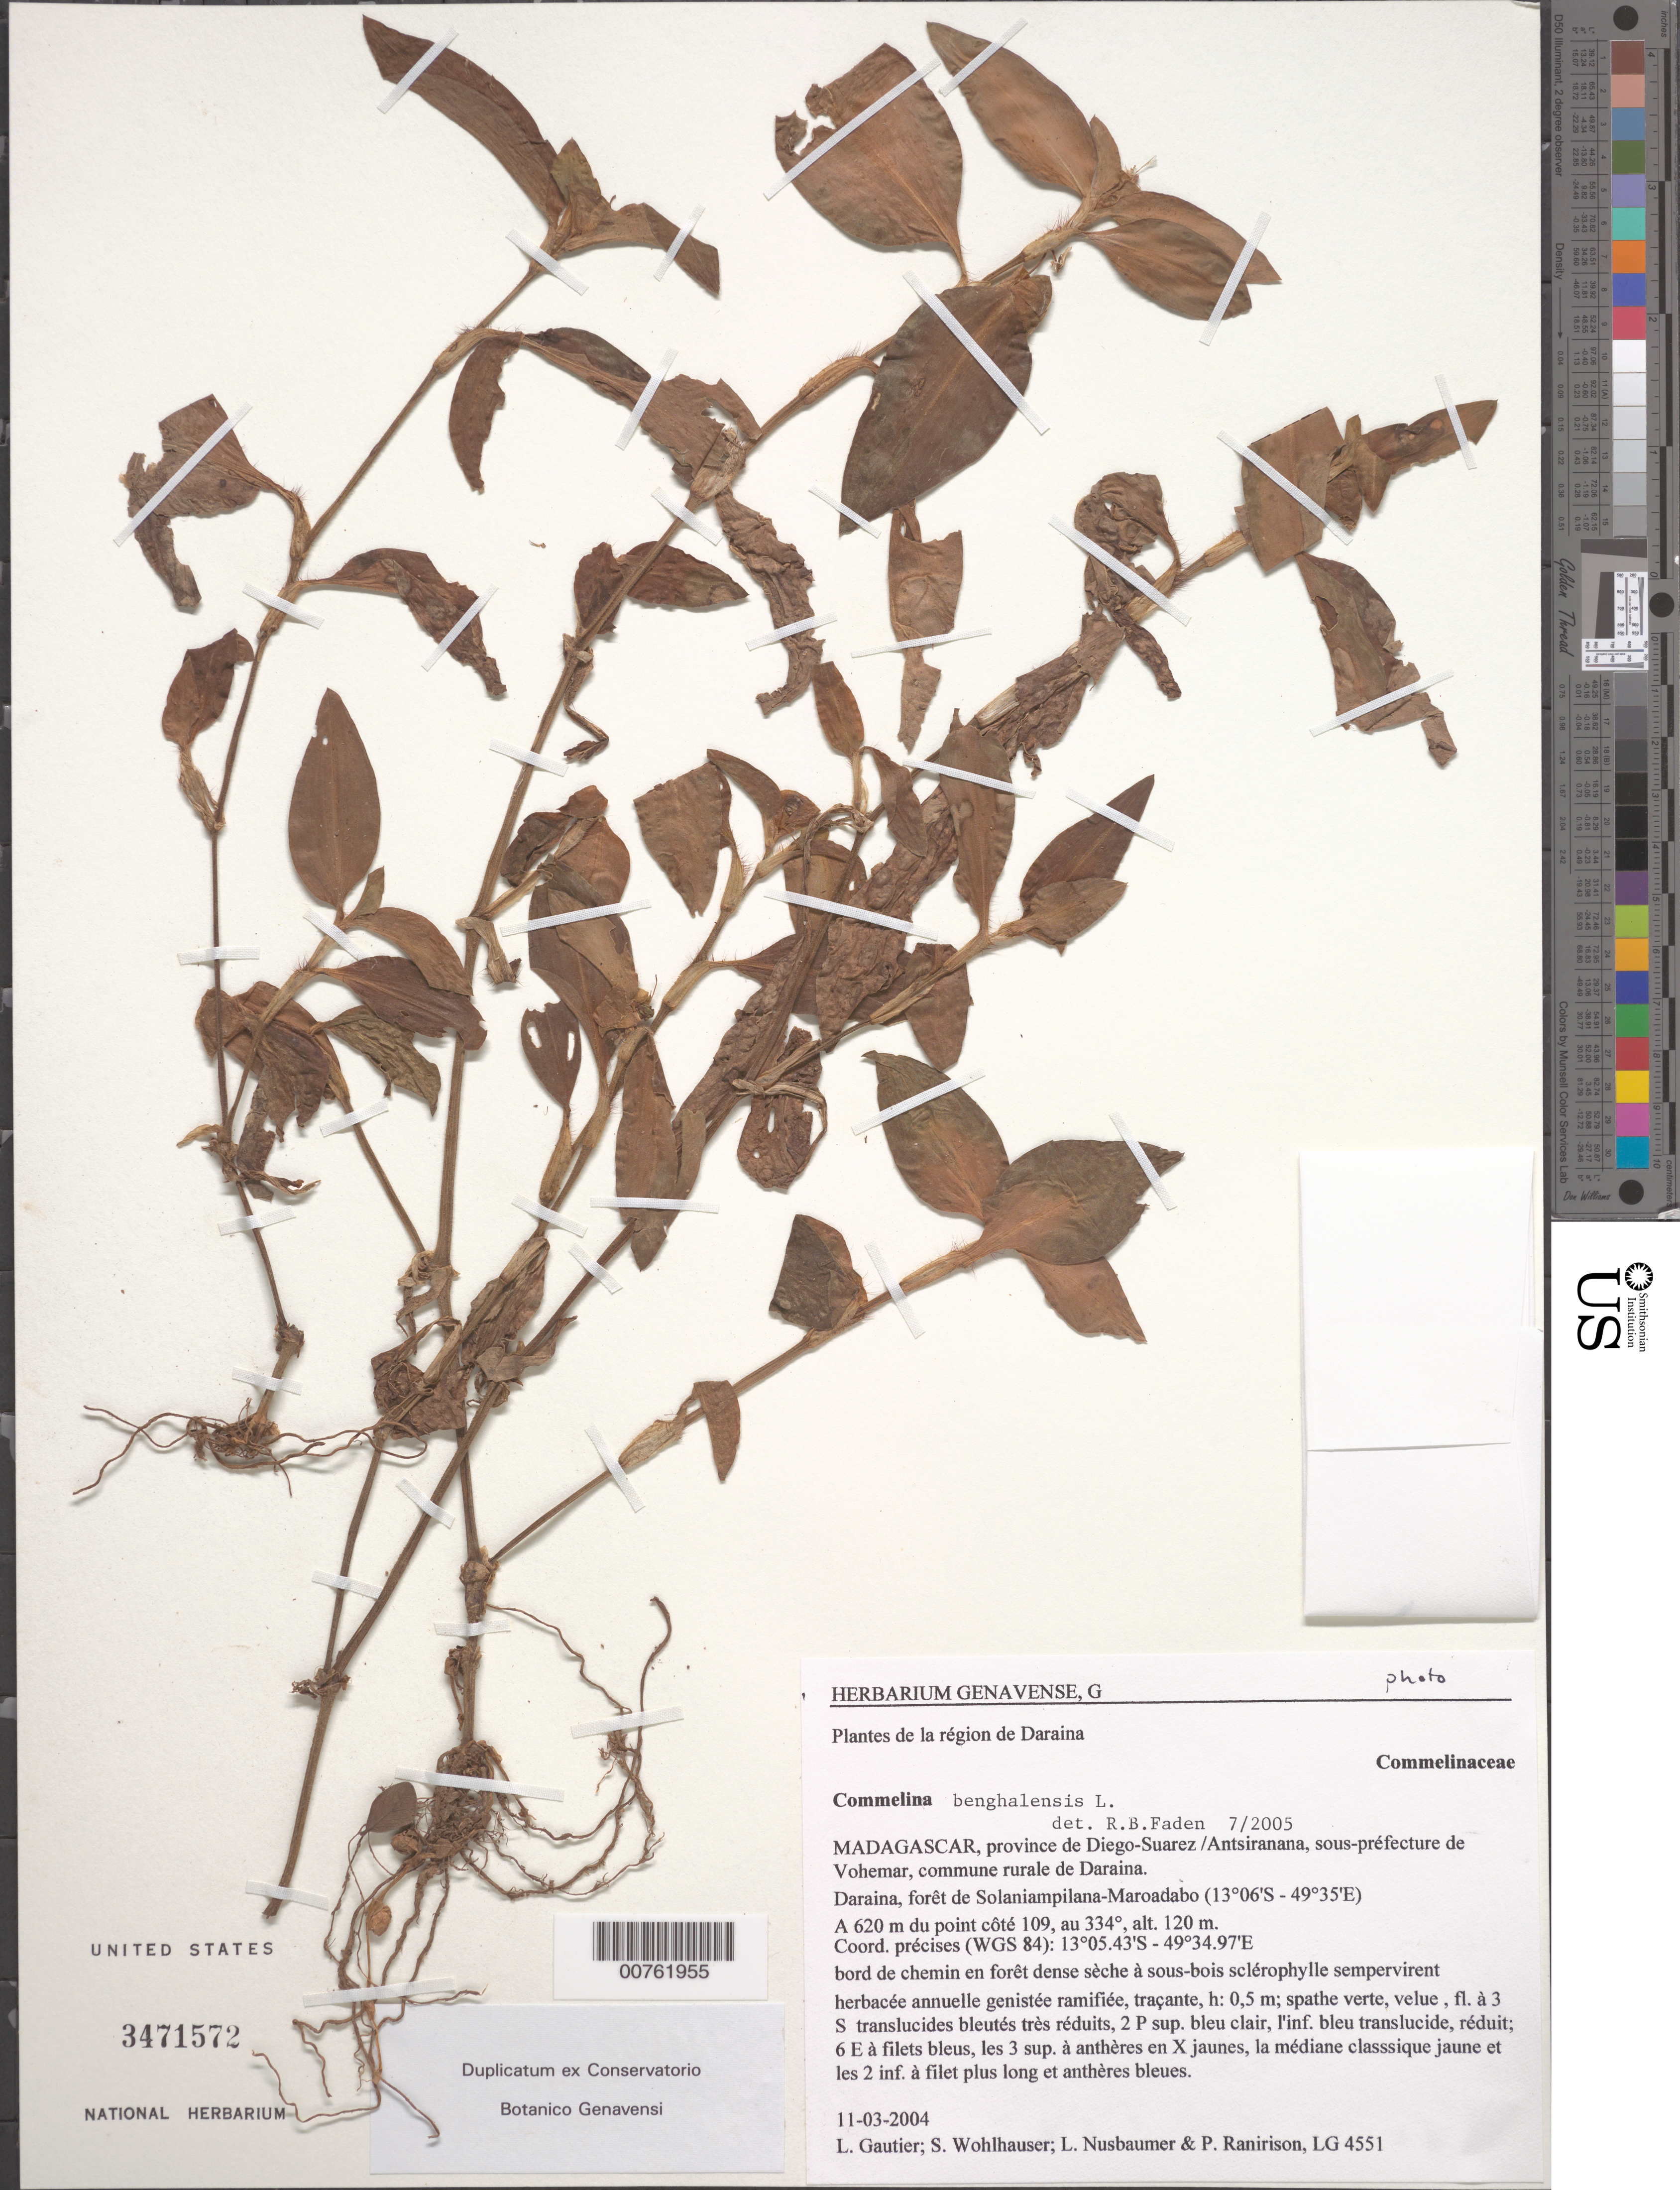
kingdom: Plantae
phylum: Tracheophyta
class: Liliopsida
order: Commelinales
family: Commelinaceae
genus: Commelina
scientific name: Commelina benghalensis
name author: L.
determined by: Faden, Robert B., (US), Smithsonian Institution - National Museum of Natural History (UNITED STATES)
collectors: L. Gautier et al.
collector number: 4551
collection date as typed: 11 Mar 2004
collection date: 2004-03-11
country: Madagascar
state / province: Sava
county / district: Vohémar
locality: sous-prefecture de Vohemar, commune ruale de Daraina.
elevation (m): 120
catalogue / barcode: US 3471572